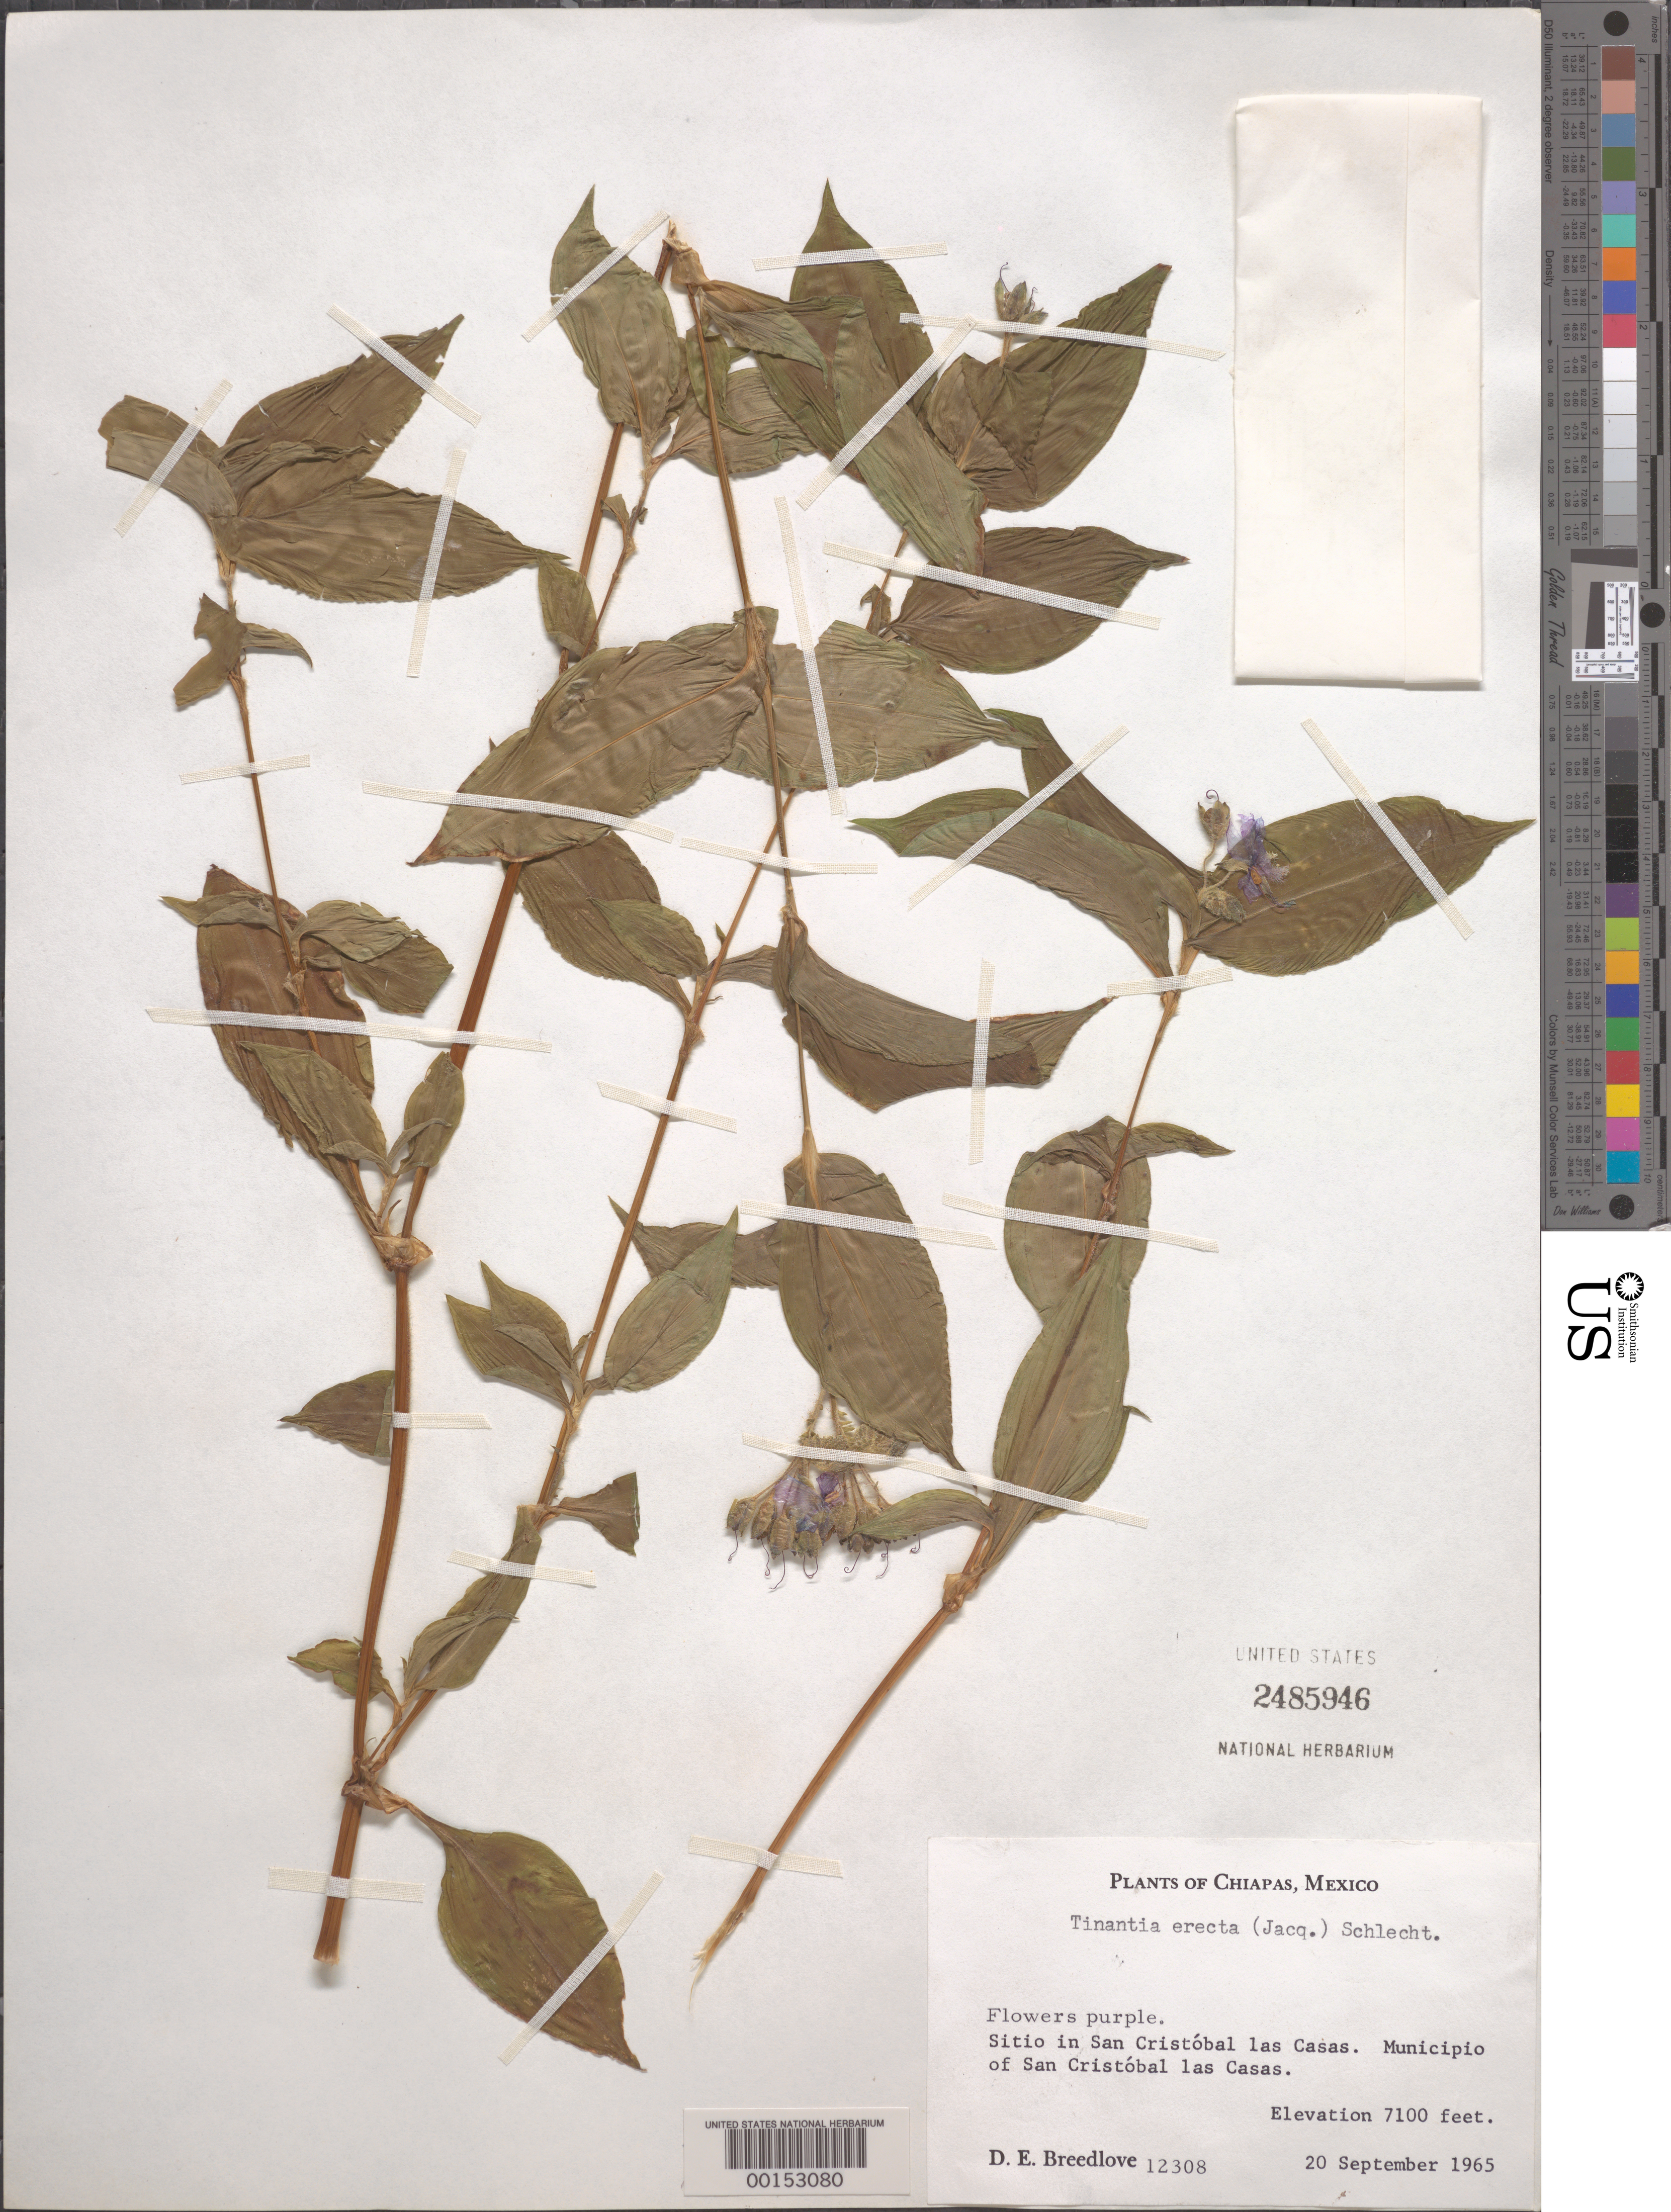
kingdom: Plantae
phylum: Tracheophyta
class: Liliopsida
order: Commelinales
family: Commelinaceae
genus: Tinantia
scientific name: Tinantia erecta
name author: (Jacq.) Fenzl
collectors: D. E. Breedlove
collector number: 12308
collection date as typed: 20 Sep 1965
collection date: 1965-09-20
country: Mexico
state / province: Chiapas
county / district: San Cristóbal de Las Casas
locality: Sitio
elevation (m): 2166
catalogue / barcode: US 2485946